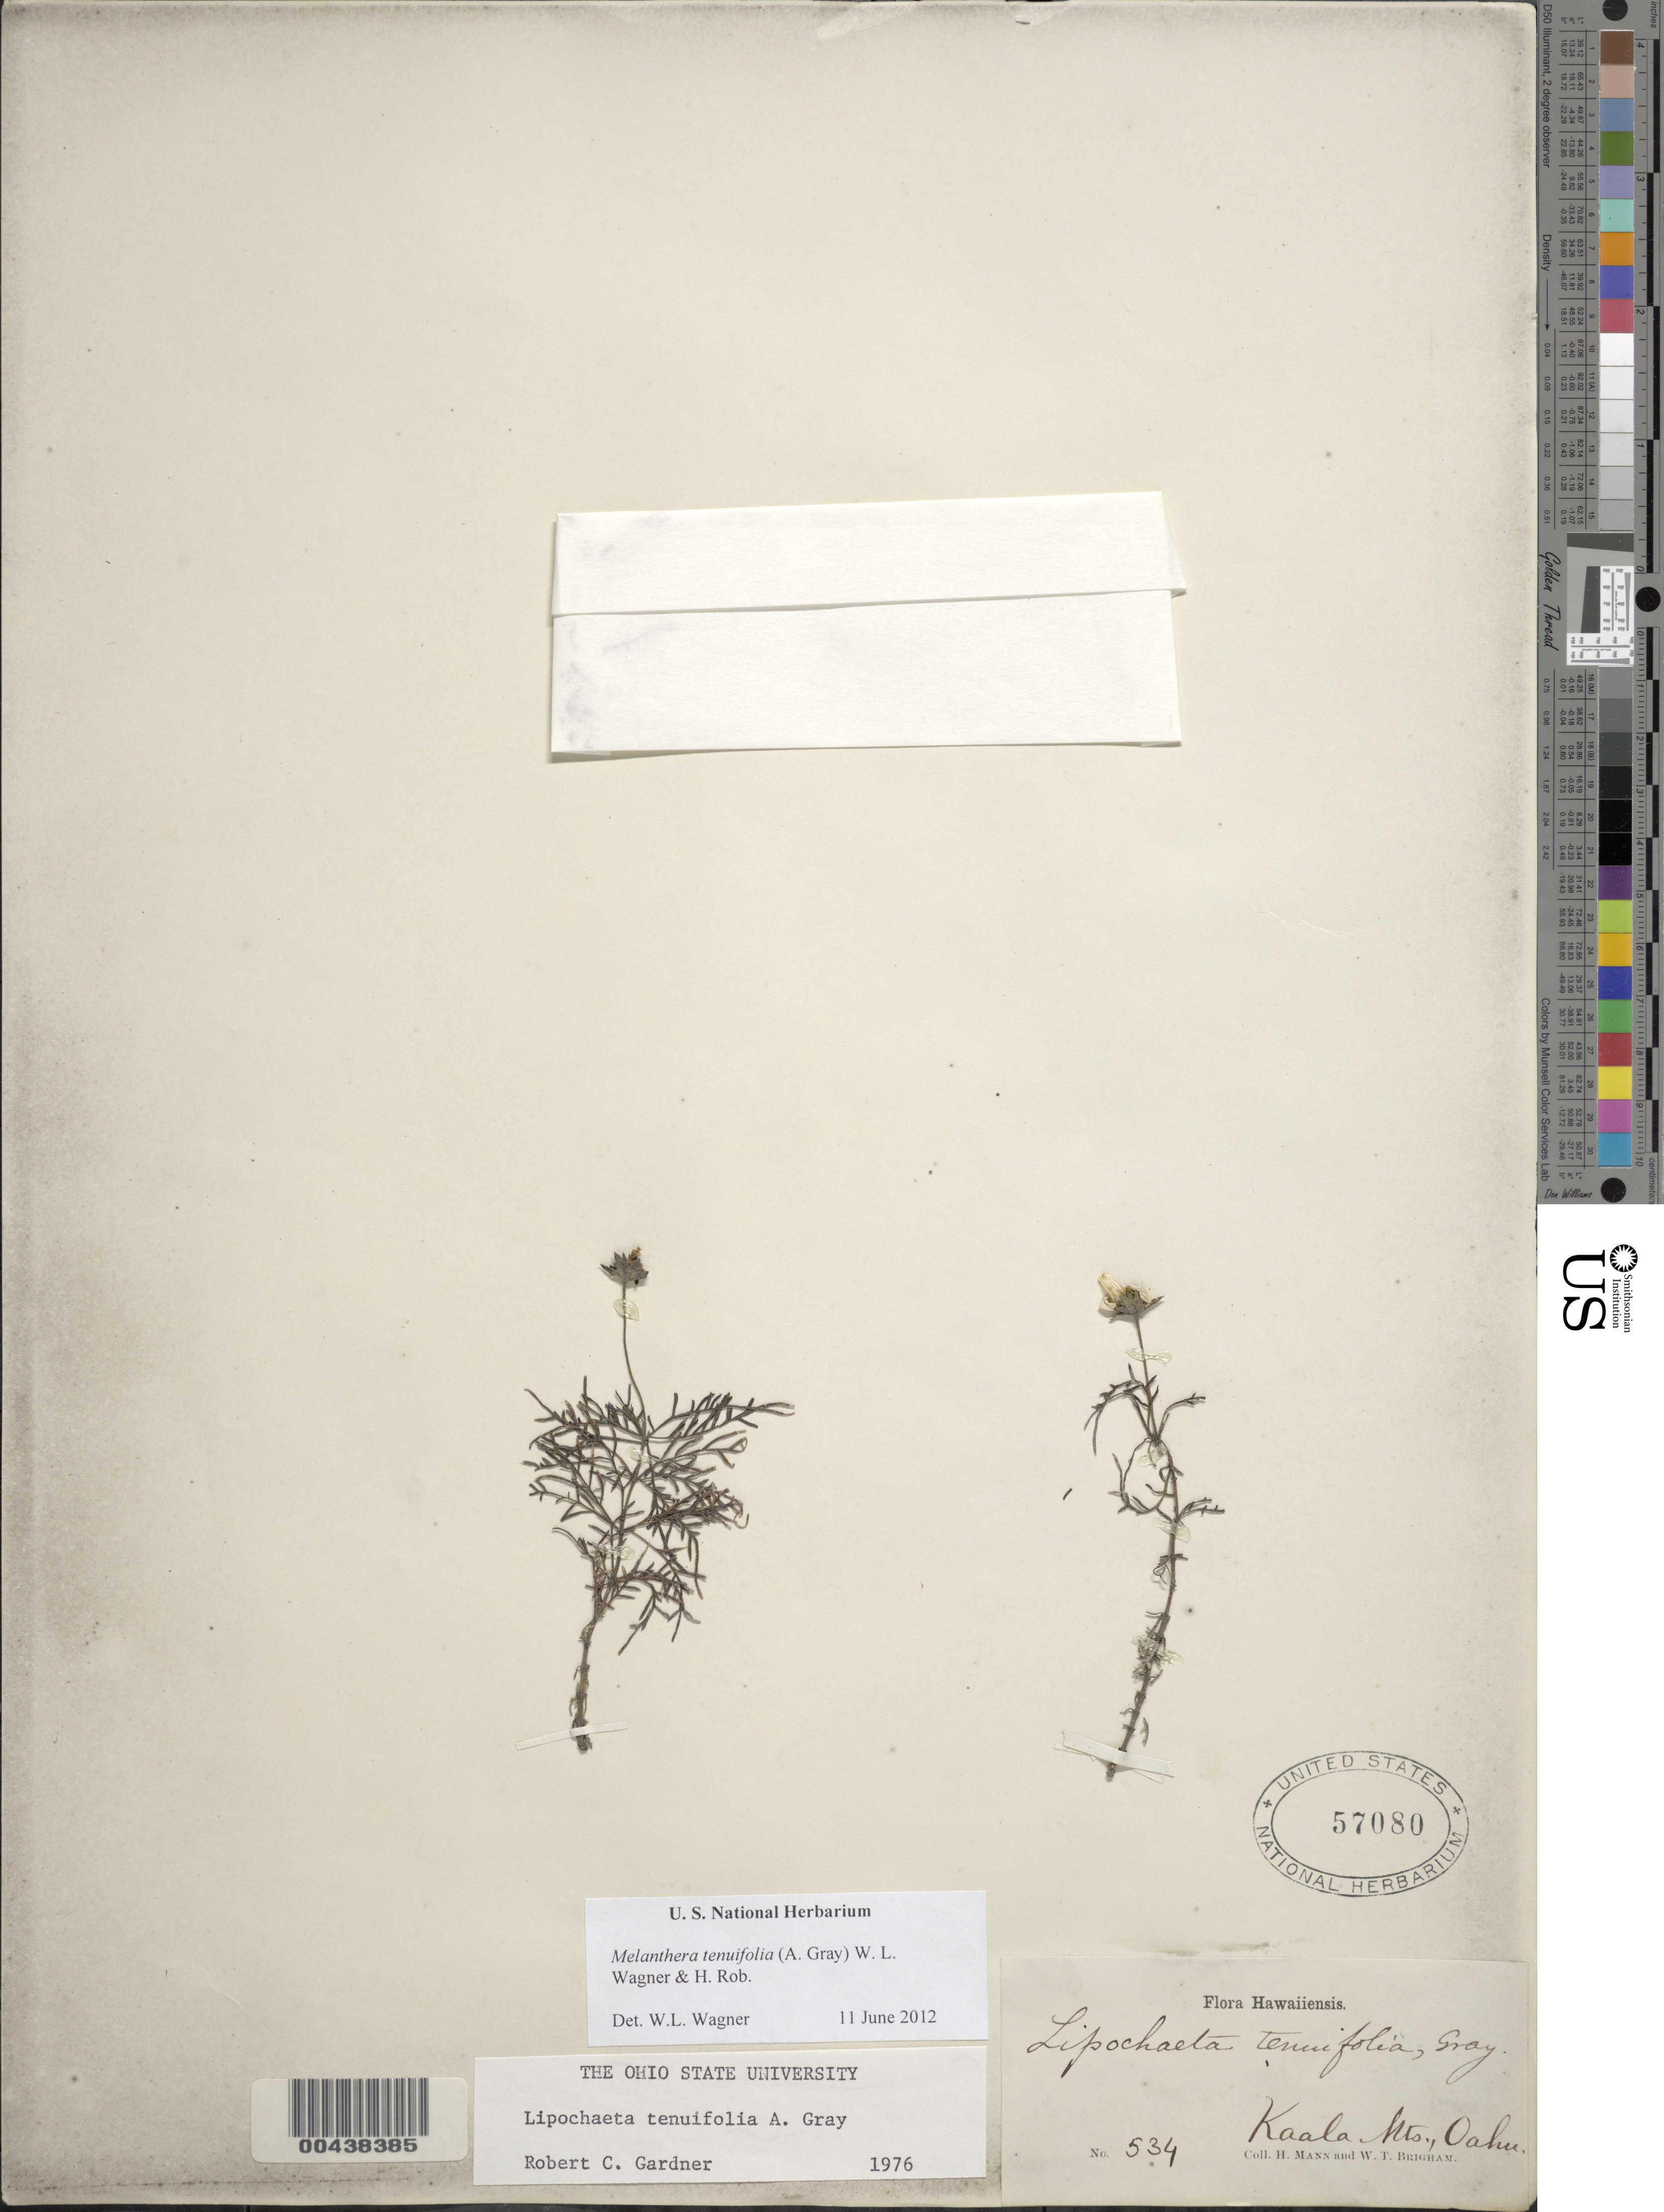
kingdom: Plantae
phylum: Tracheophyta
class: Magnoliopsida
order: Asterales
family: Asteraceae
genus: Wollastonia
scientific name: Wollastonia tenuifolia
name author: (A. Gray) Orchard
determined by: Wagner, W. L., (BOT), Smithsonian Institution - National Museum of Natural History (UNITED STATES)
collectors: H. Mann & W. T. Brigham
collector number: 534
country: United States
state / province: Hawaii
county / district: Honolulu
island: Oahu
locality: Kaala Mts.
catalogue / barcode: US 57080